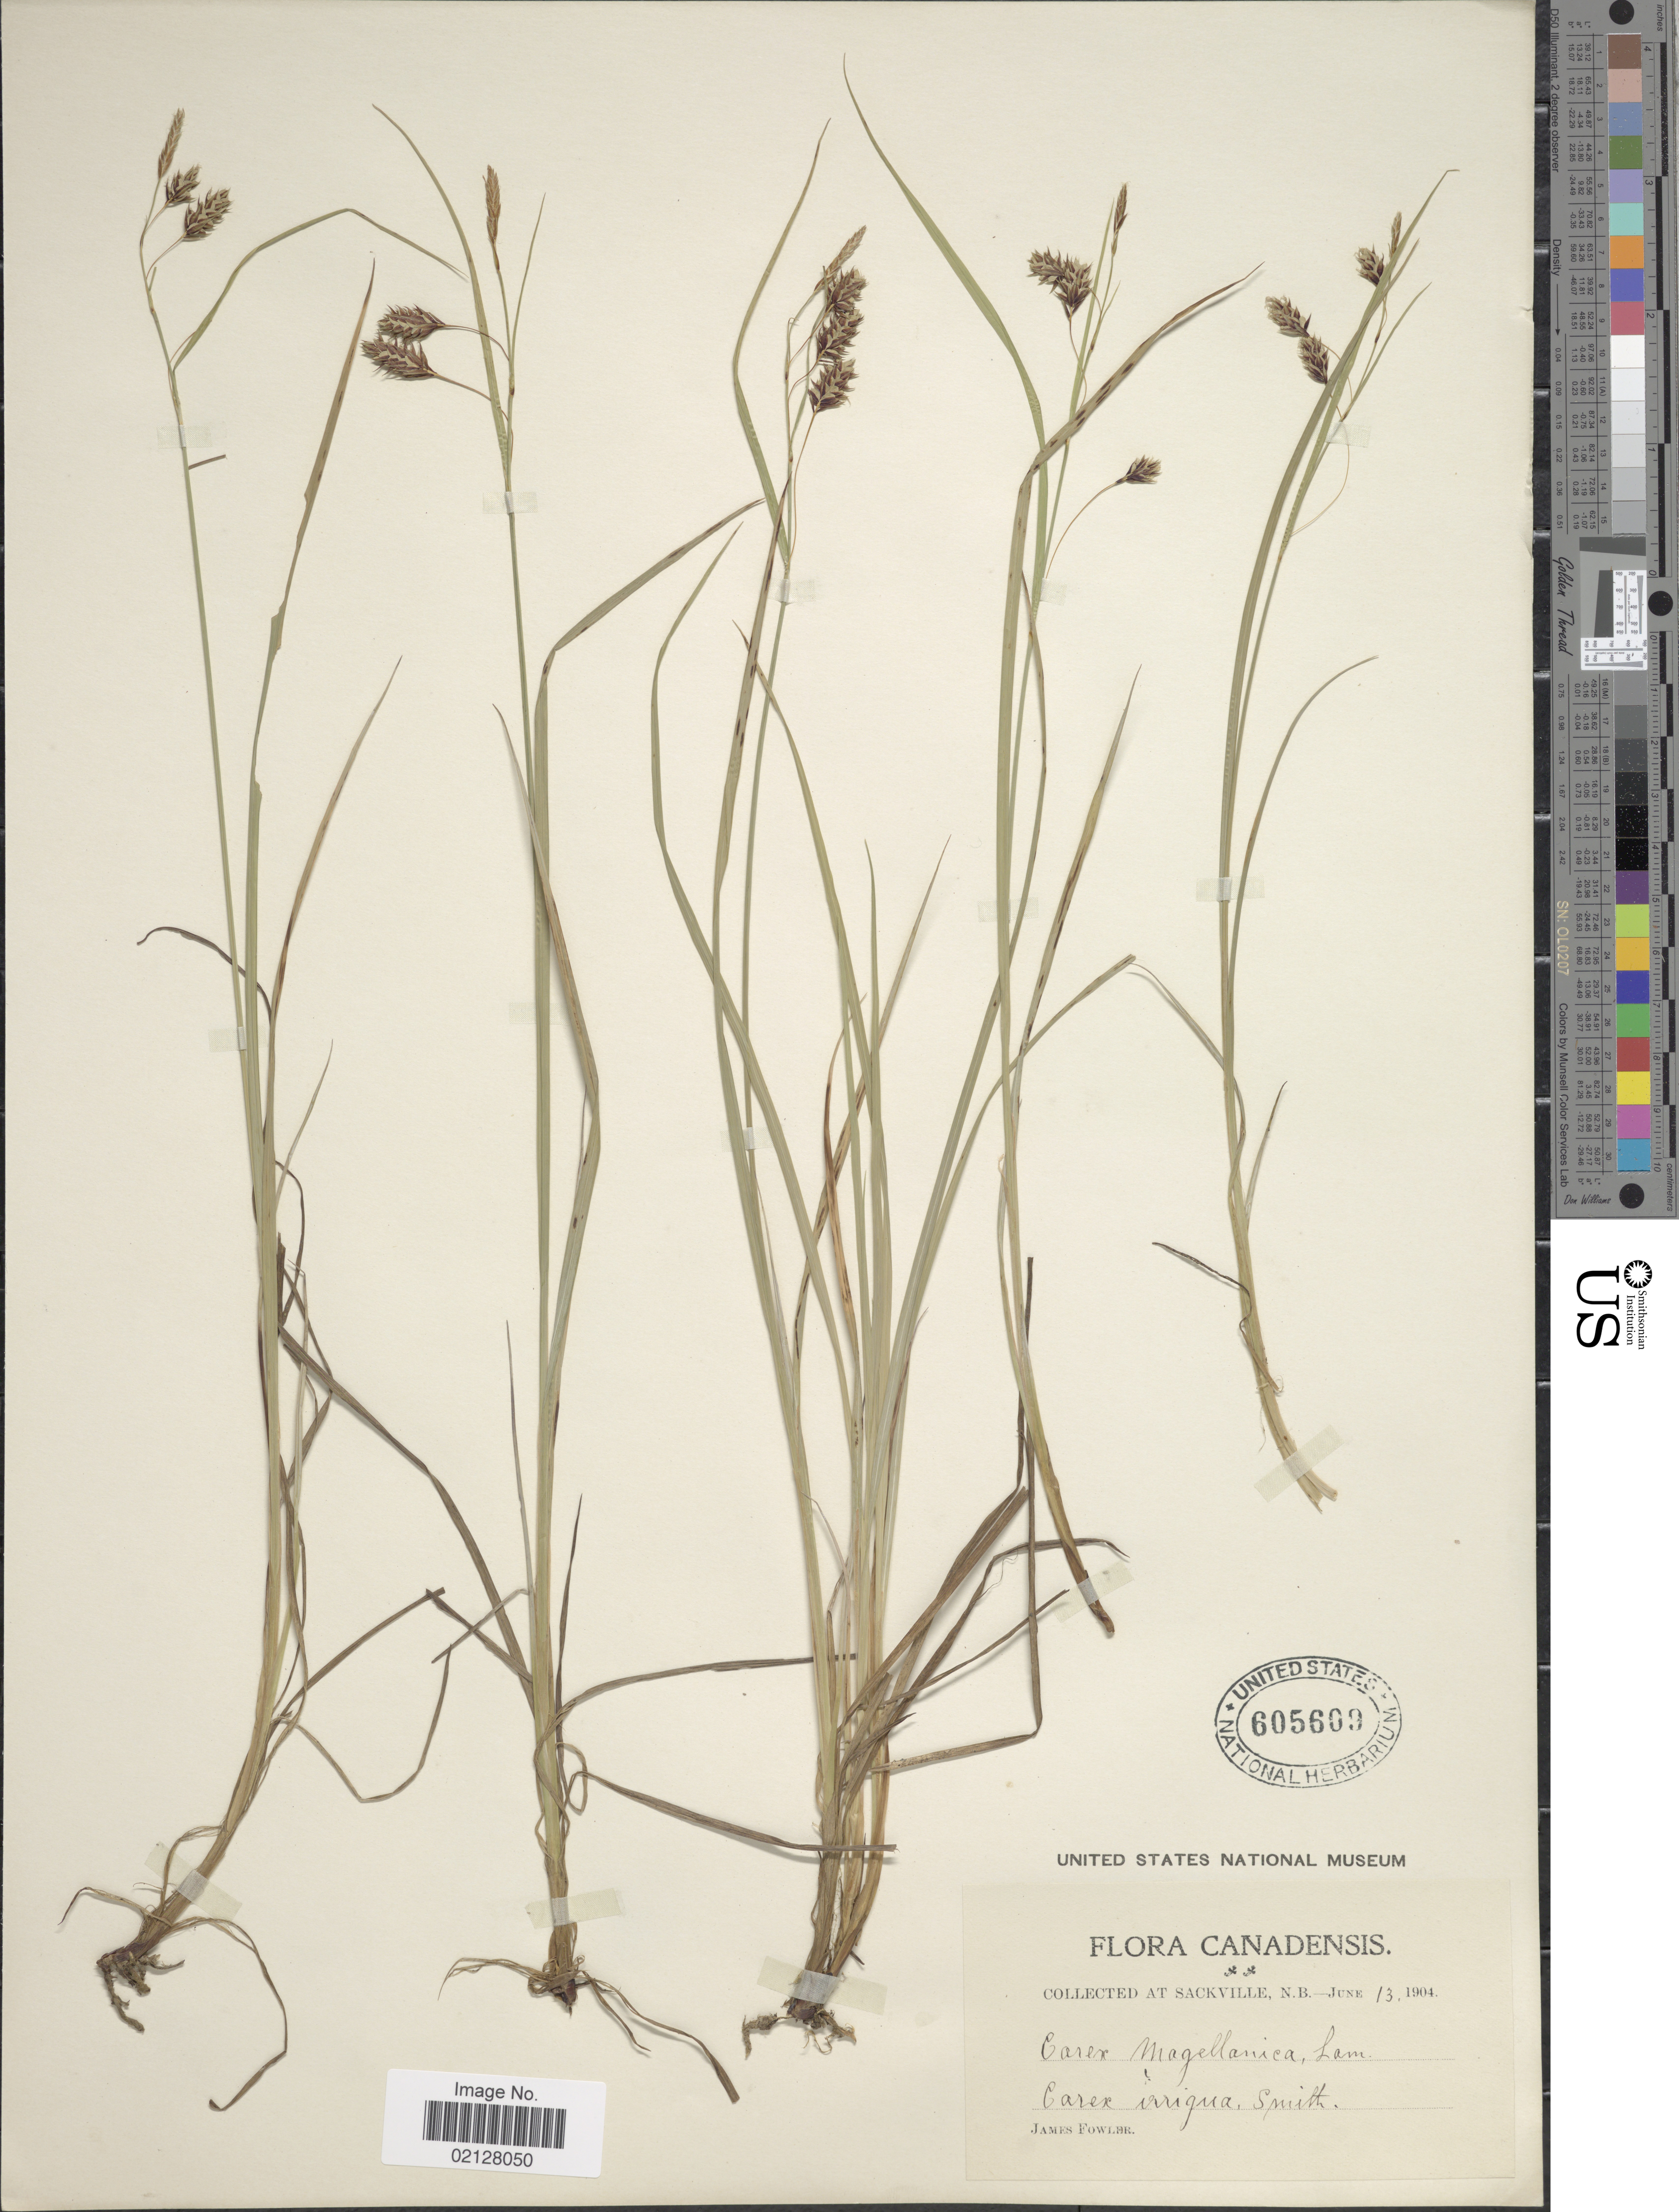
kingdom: Plantae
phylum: Tracheophyta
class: Liliopsida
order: Poales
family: Cyperaceae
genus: Carex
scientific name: Carex magellanica subsp. irrigua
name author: (Wahlenb.) Hiitonen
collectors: J. P. Fowler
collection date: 1904-06-13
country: Canada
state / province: New Brunswick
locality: Sackville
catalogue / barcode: US 605609